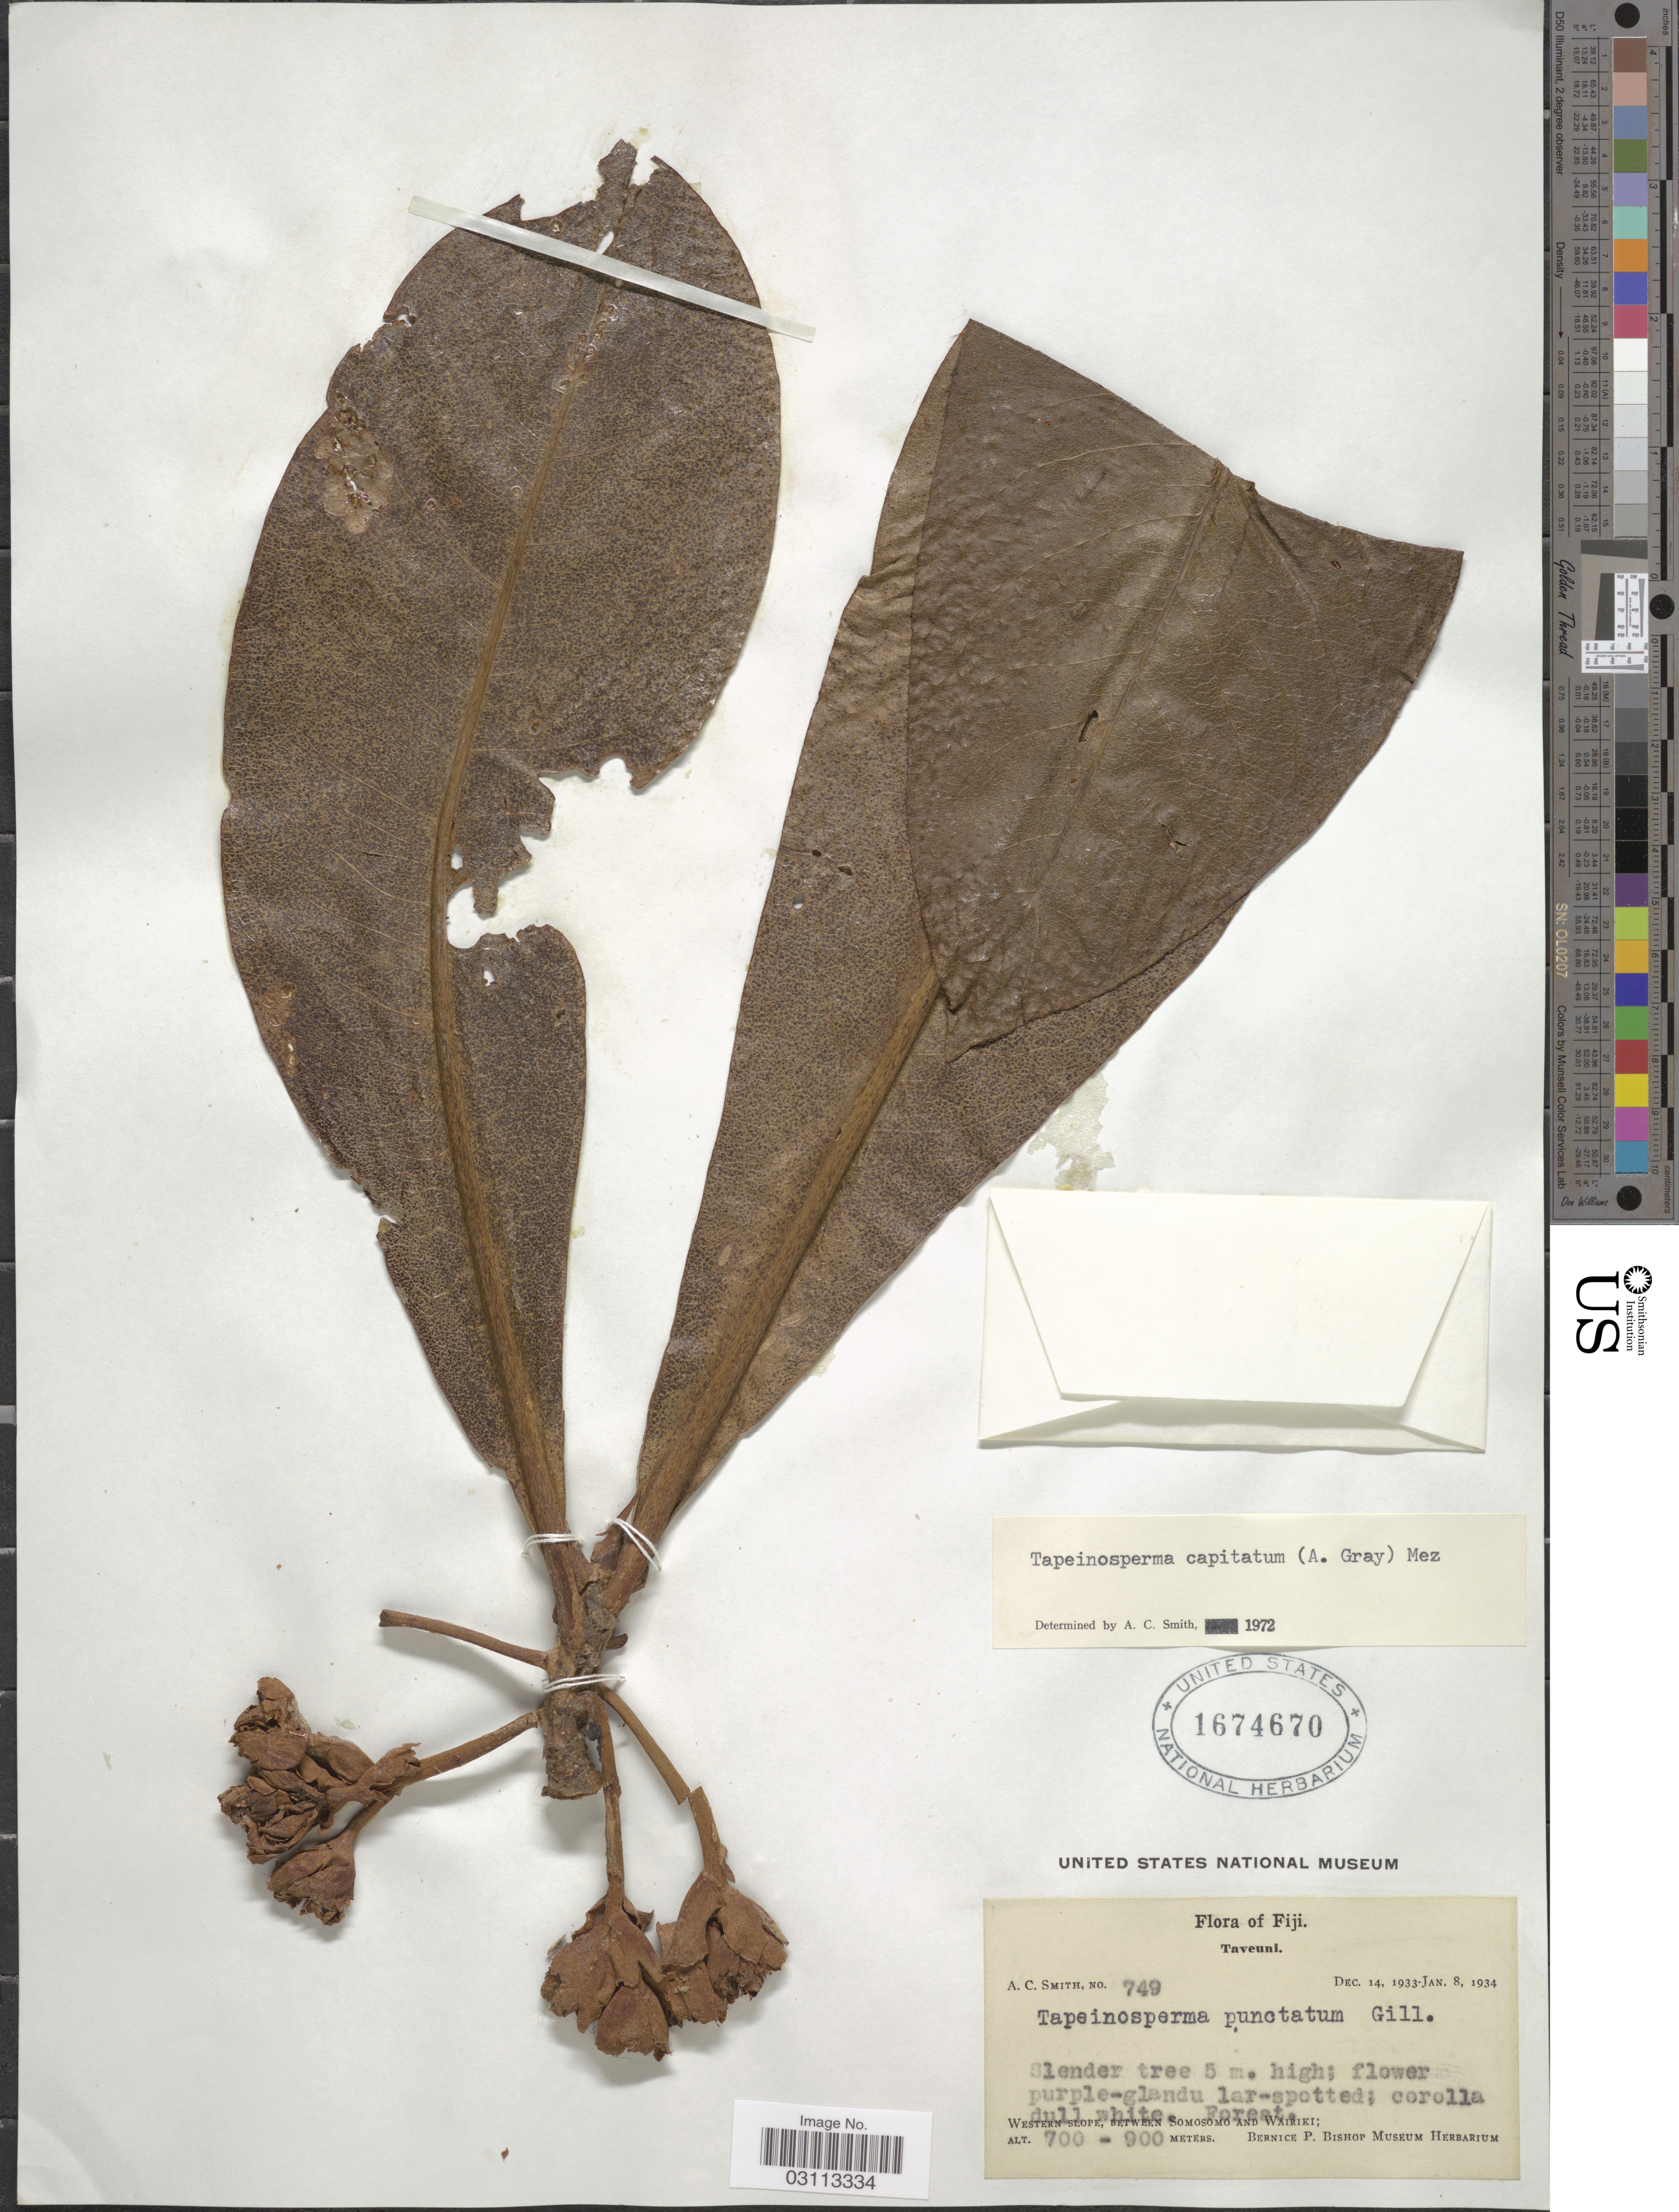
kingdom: Plantae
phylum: Tracheophyta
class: Magnoliopsida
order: Ericales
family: Primulaceae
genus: Tapeinosperma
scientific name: Tapeinosperma capitatum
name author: (A. Gray) Mez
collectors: A. C. Smith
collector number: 749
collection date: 1933-12-14/1934-01-08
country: Fiji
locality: Taveuni. Western slope, between Somosomo and Wairiki.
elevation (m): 700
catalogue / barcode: US 1674670